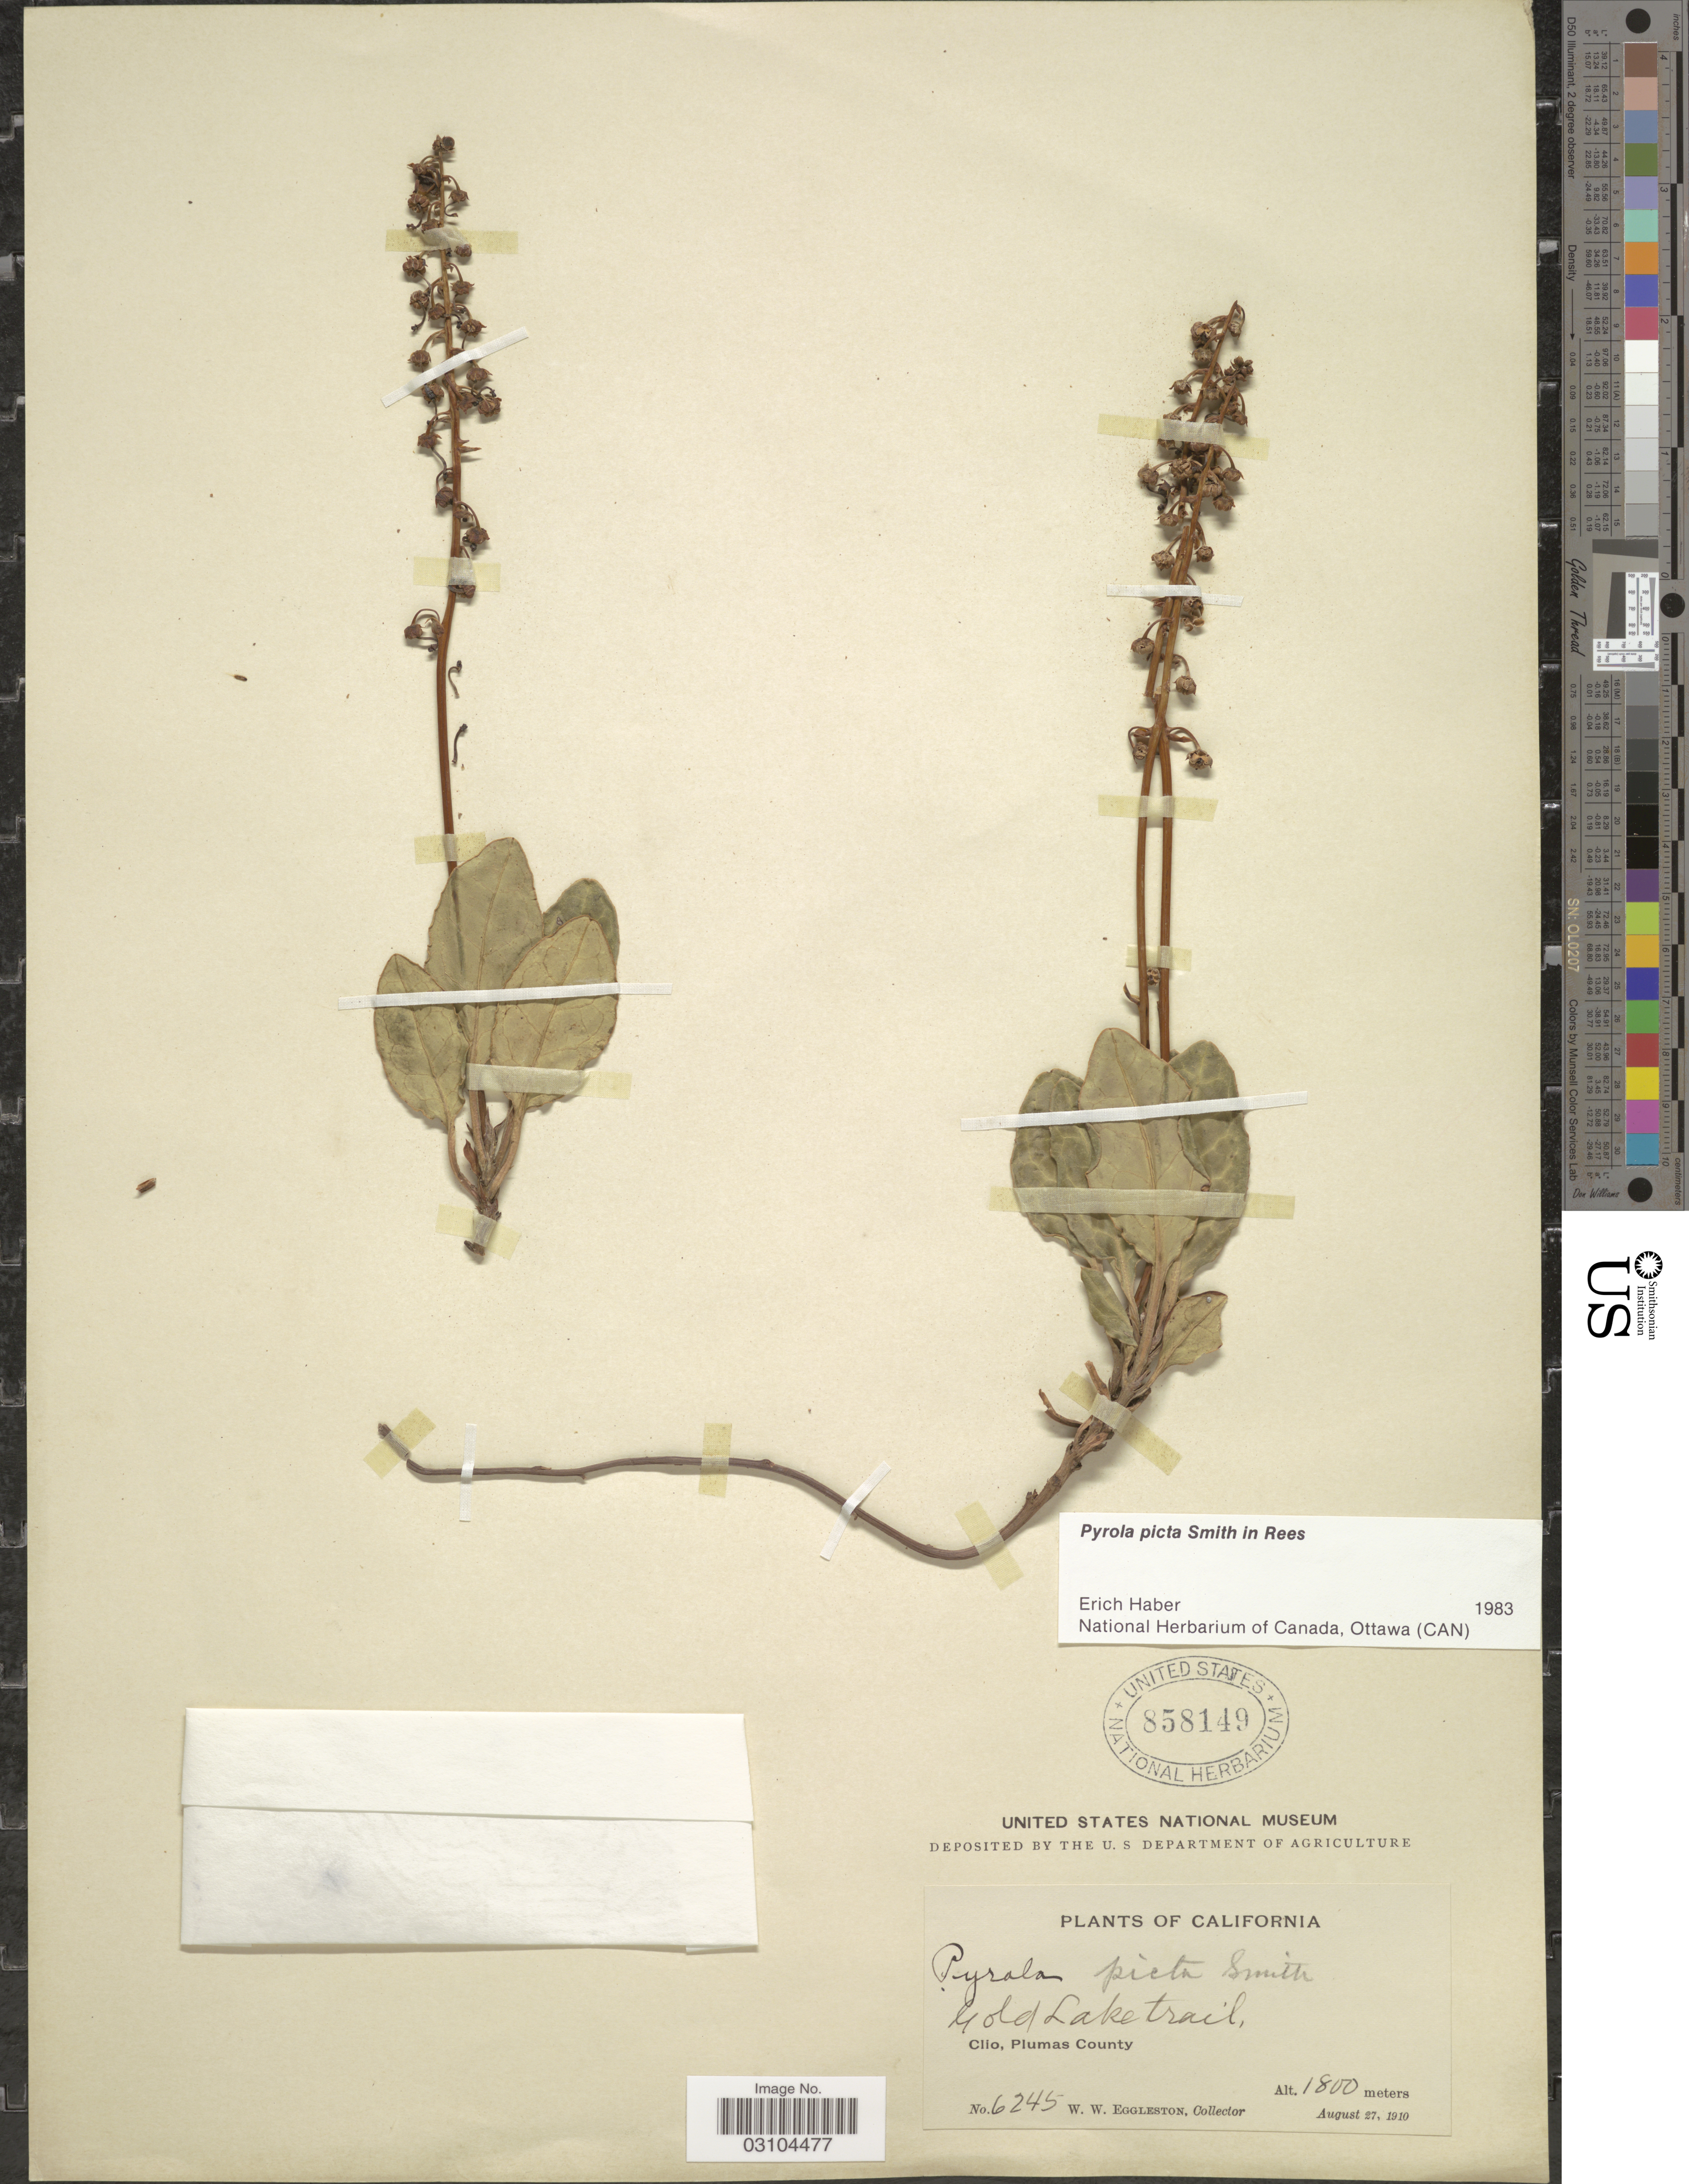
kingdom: Plantae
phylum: Tracheophyta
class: Magnoliopsida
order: Ericales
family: Ericaceae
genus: Pyrola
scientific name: Pyrola picta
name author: Sm. in Rees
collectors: W. W. Eggleston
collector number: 6245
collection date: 1910-08-27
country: United States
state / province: California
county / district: Plumas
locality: Gold Lake trail, Clio, Plumas County.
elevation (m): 1800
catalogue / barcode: US 858149